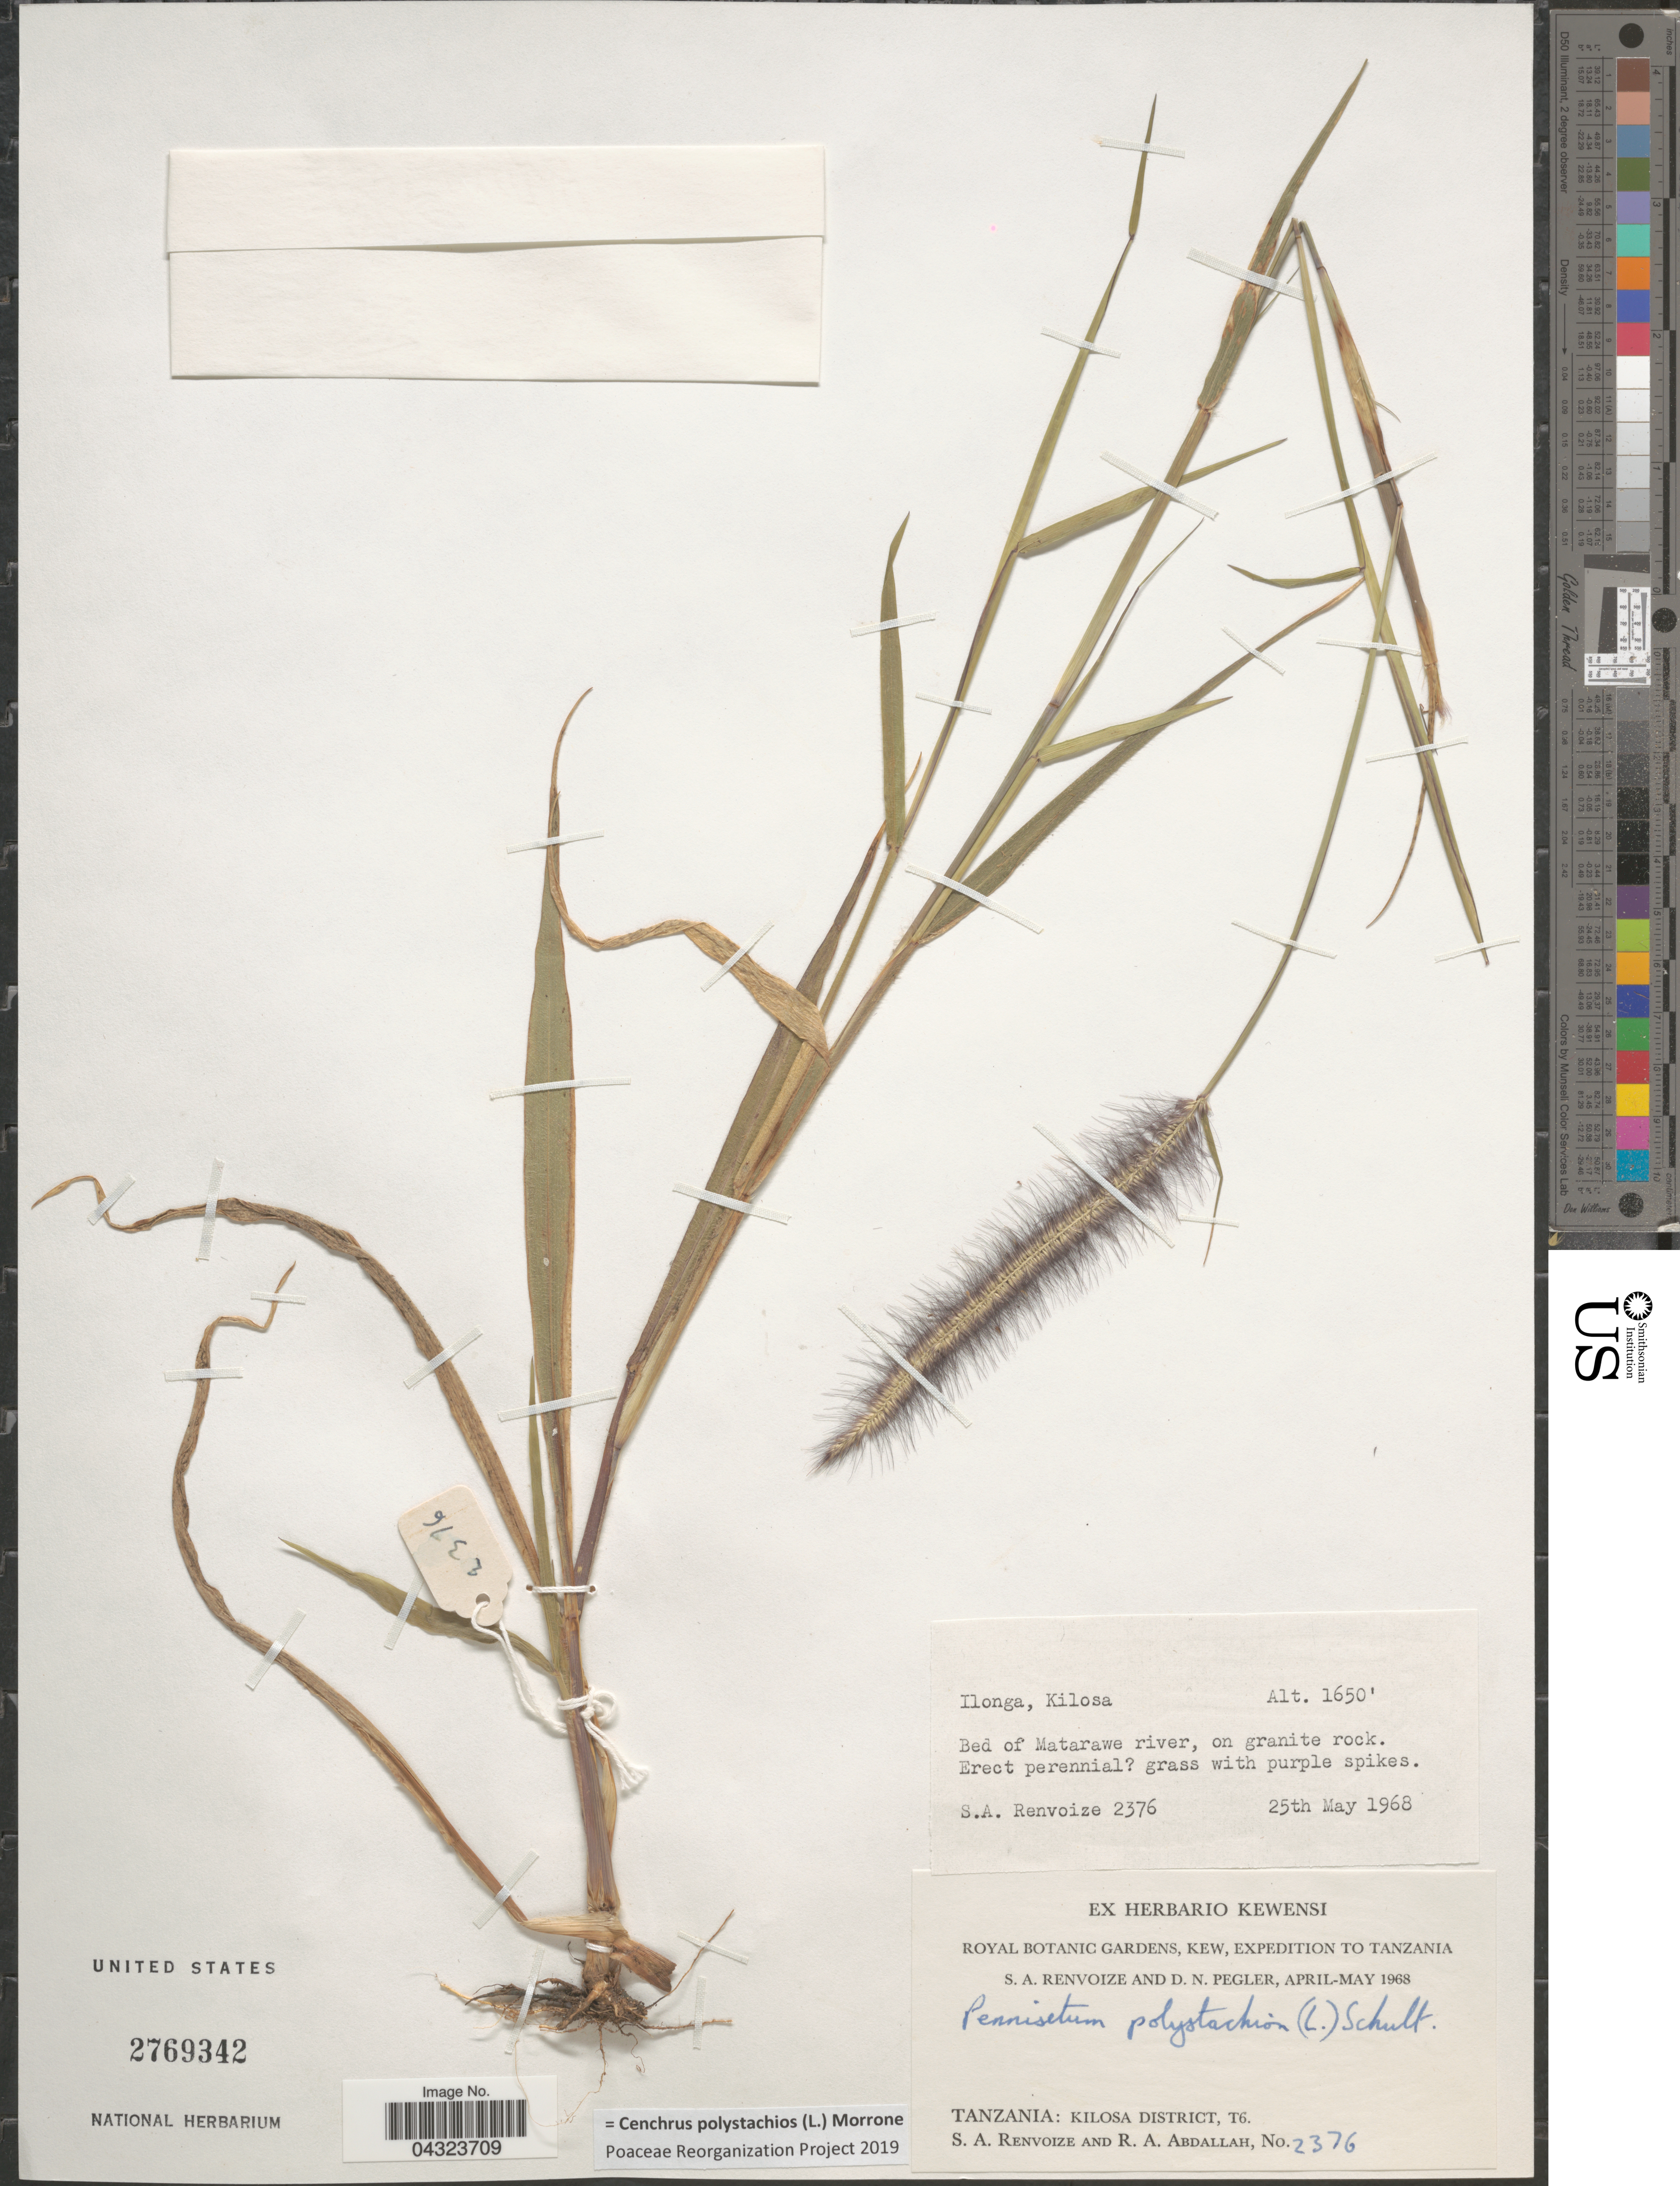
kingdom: Plantae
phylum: Tracheophyta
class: Liliopsida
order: Poales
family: Poaceae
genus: Cenchrus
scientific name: Cenchrus polystachios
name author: (L.) Morrone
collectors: S. A. Renvoize & R. Abdallah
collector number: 2376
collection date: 1968-05-25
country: Tanzania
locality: Ilonga, Kilosa District, T6. Bed of Matarawe River. Royal Botanic Gardens, Kew, Expedition to Tanzania.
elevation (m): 503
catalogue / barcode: US 2769342